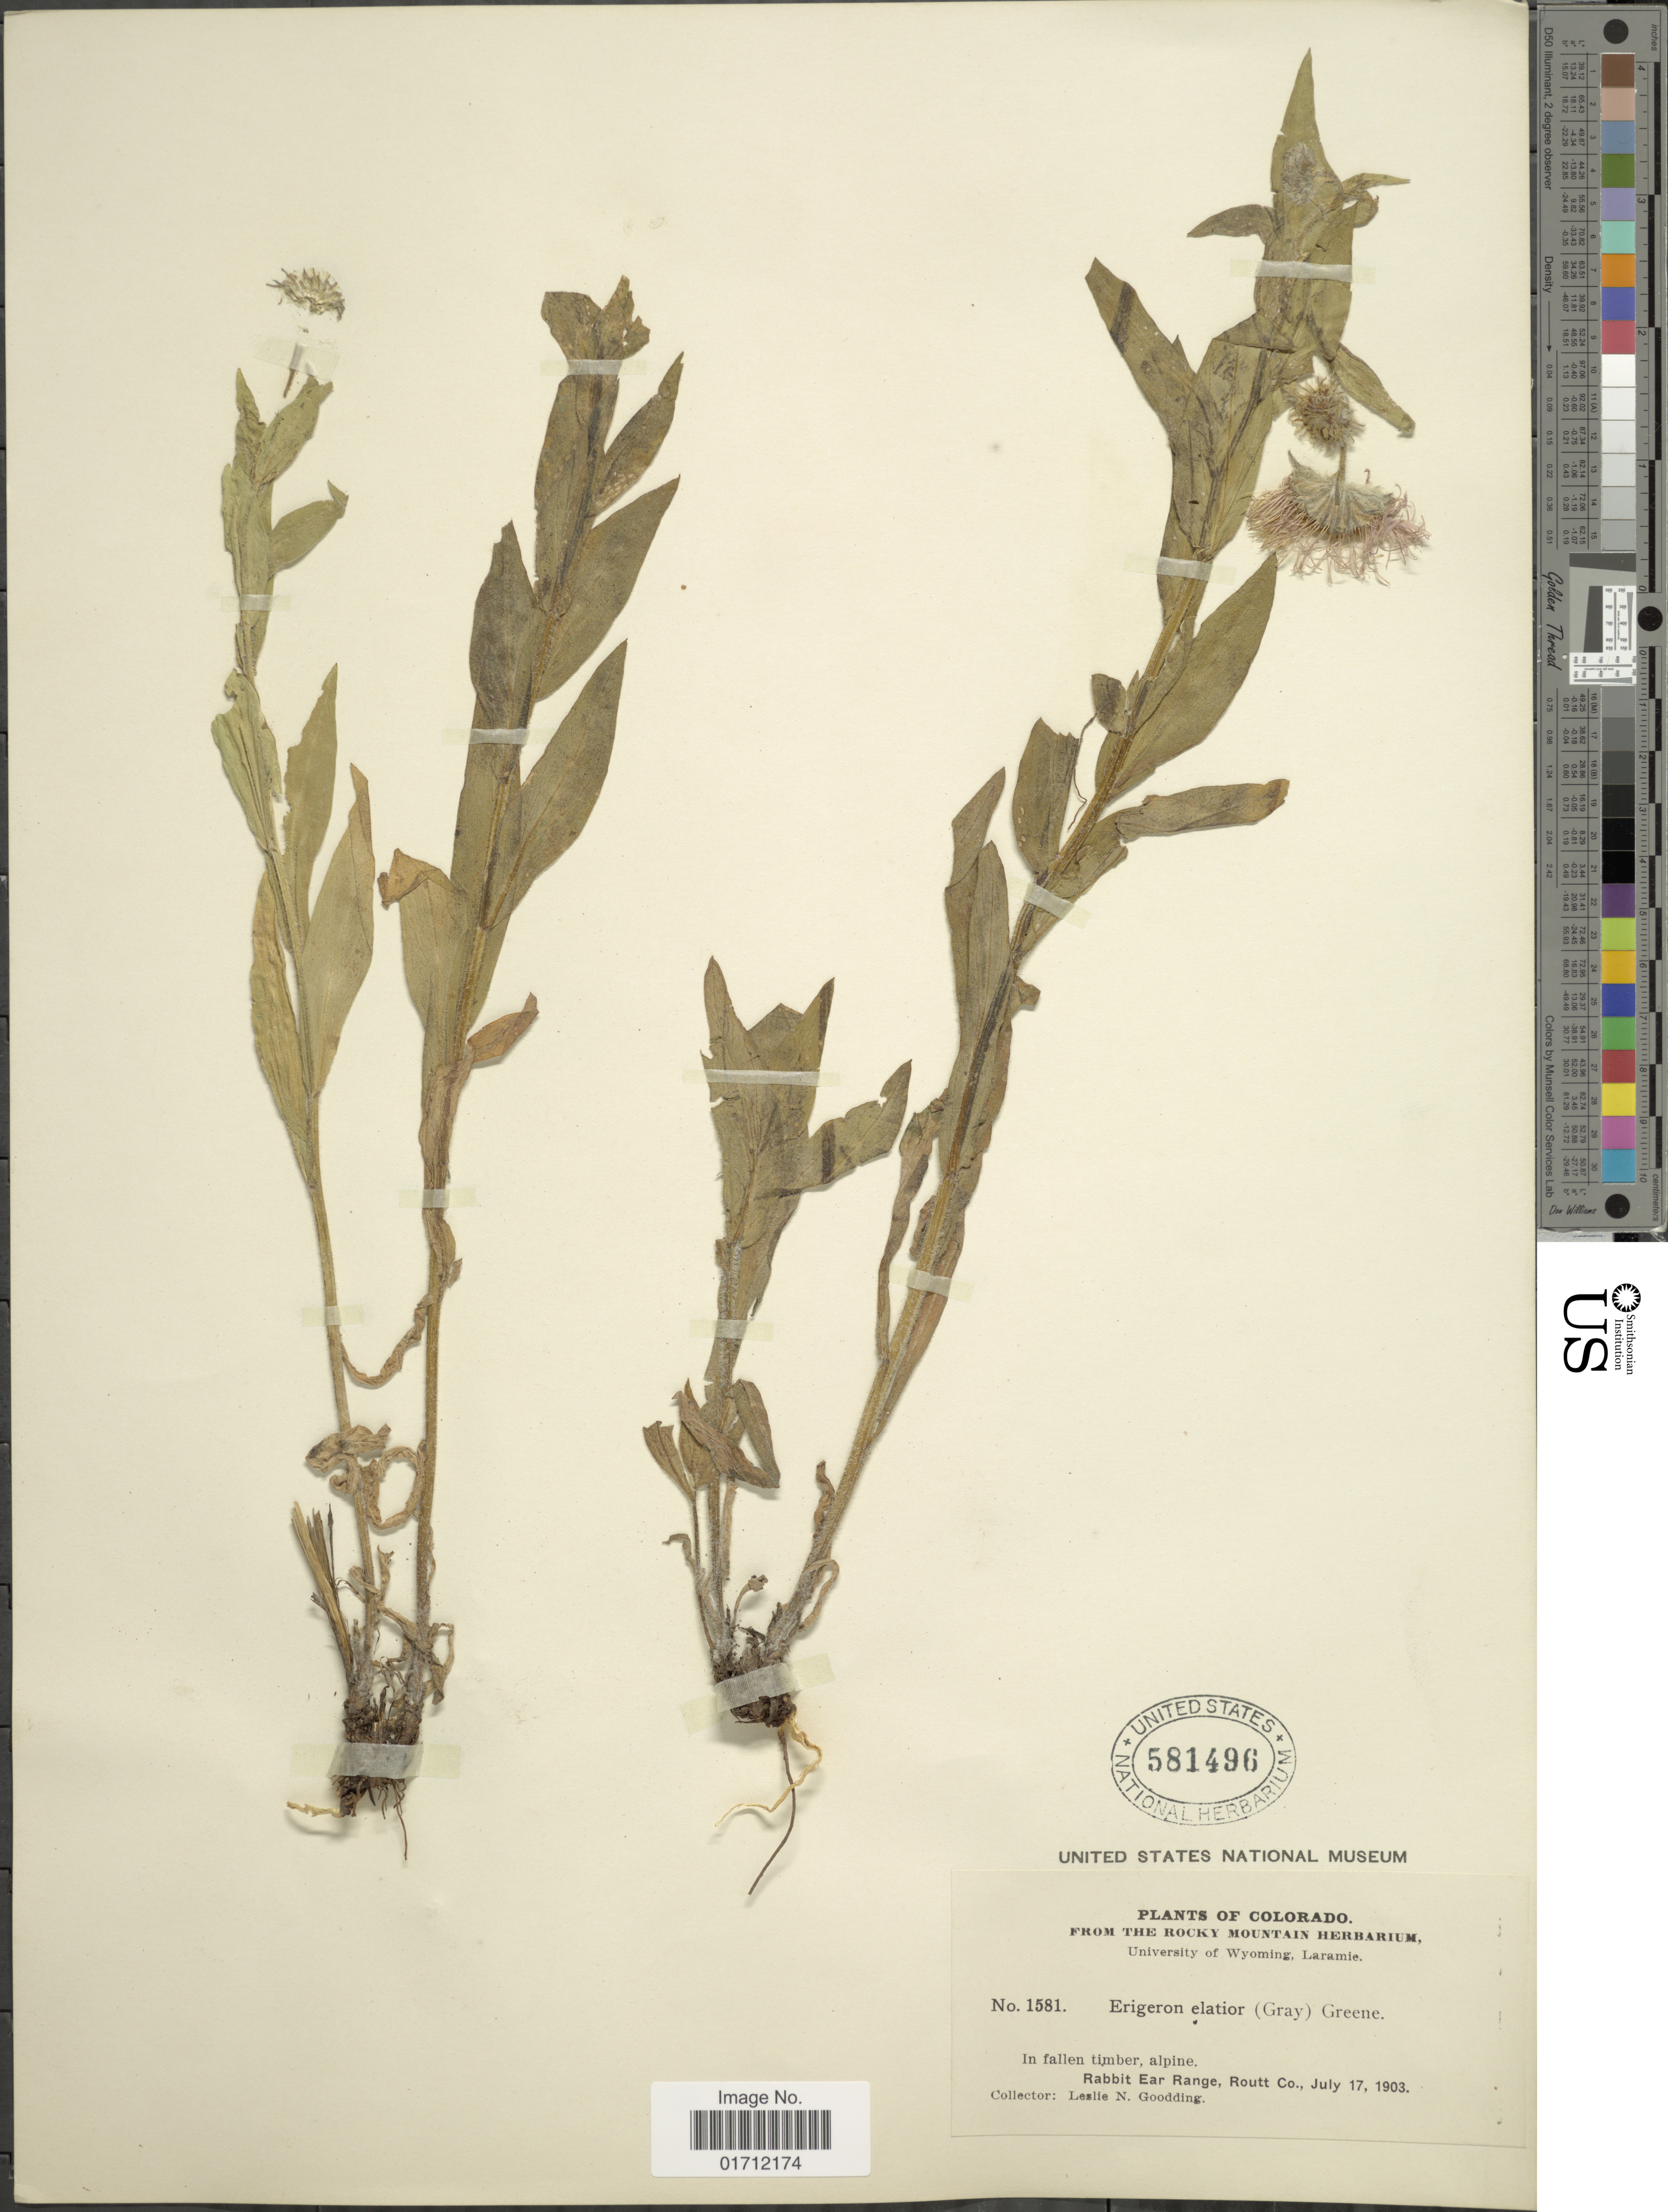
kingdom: Plantae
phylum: Tracheophyta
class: Magnoliopsida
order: Asterales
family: Asteraceae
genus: Erigeron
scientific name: Erigeron elatior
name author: (A. Gray) Greene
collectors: L. N. Goodding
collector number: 1581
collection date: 1903-07-17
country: United States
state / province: Colorado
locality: Rabbit Ear Range, Routt Co.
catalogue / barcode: US 581496